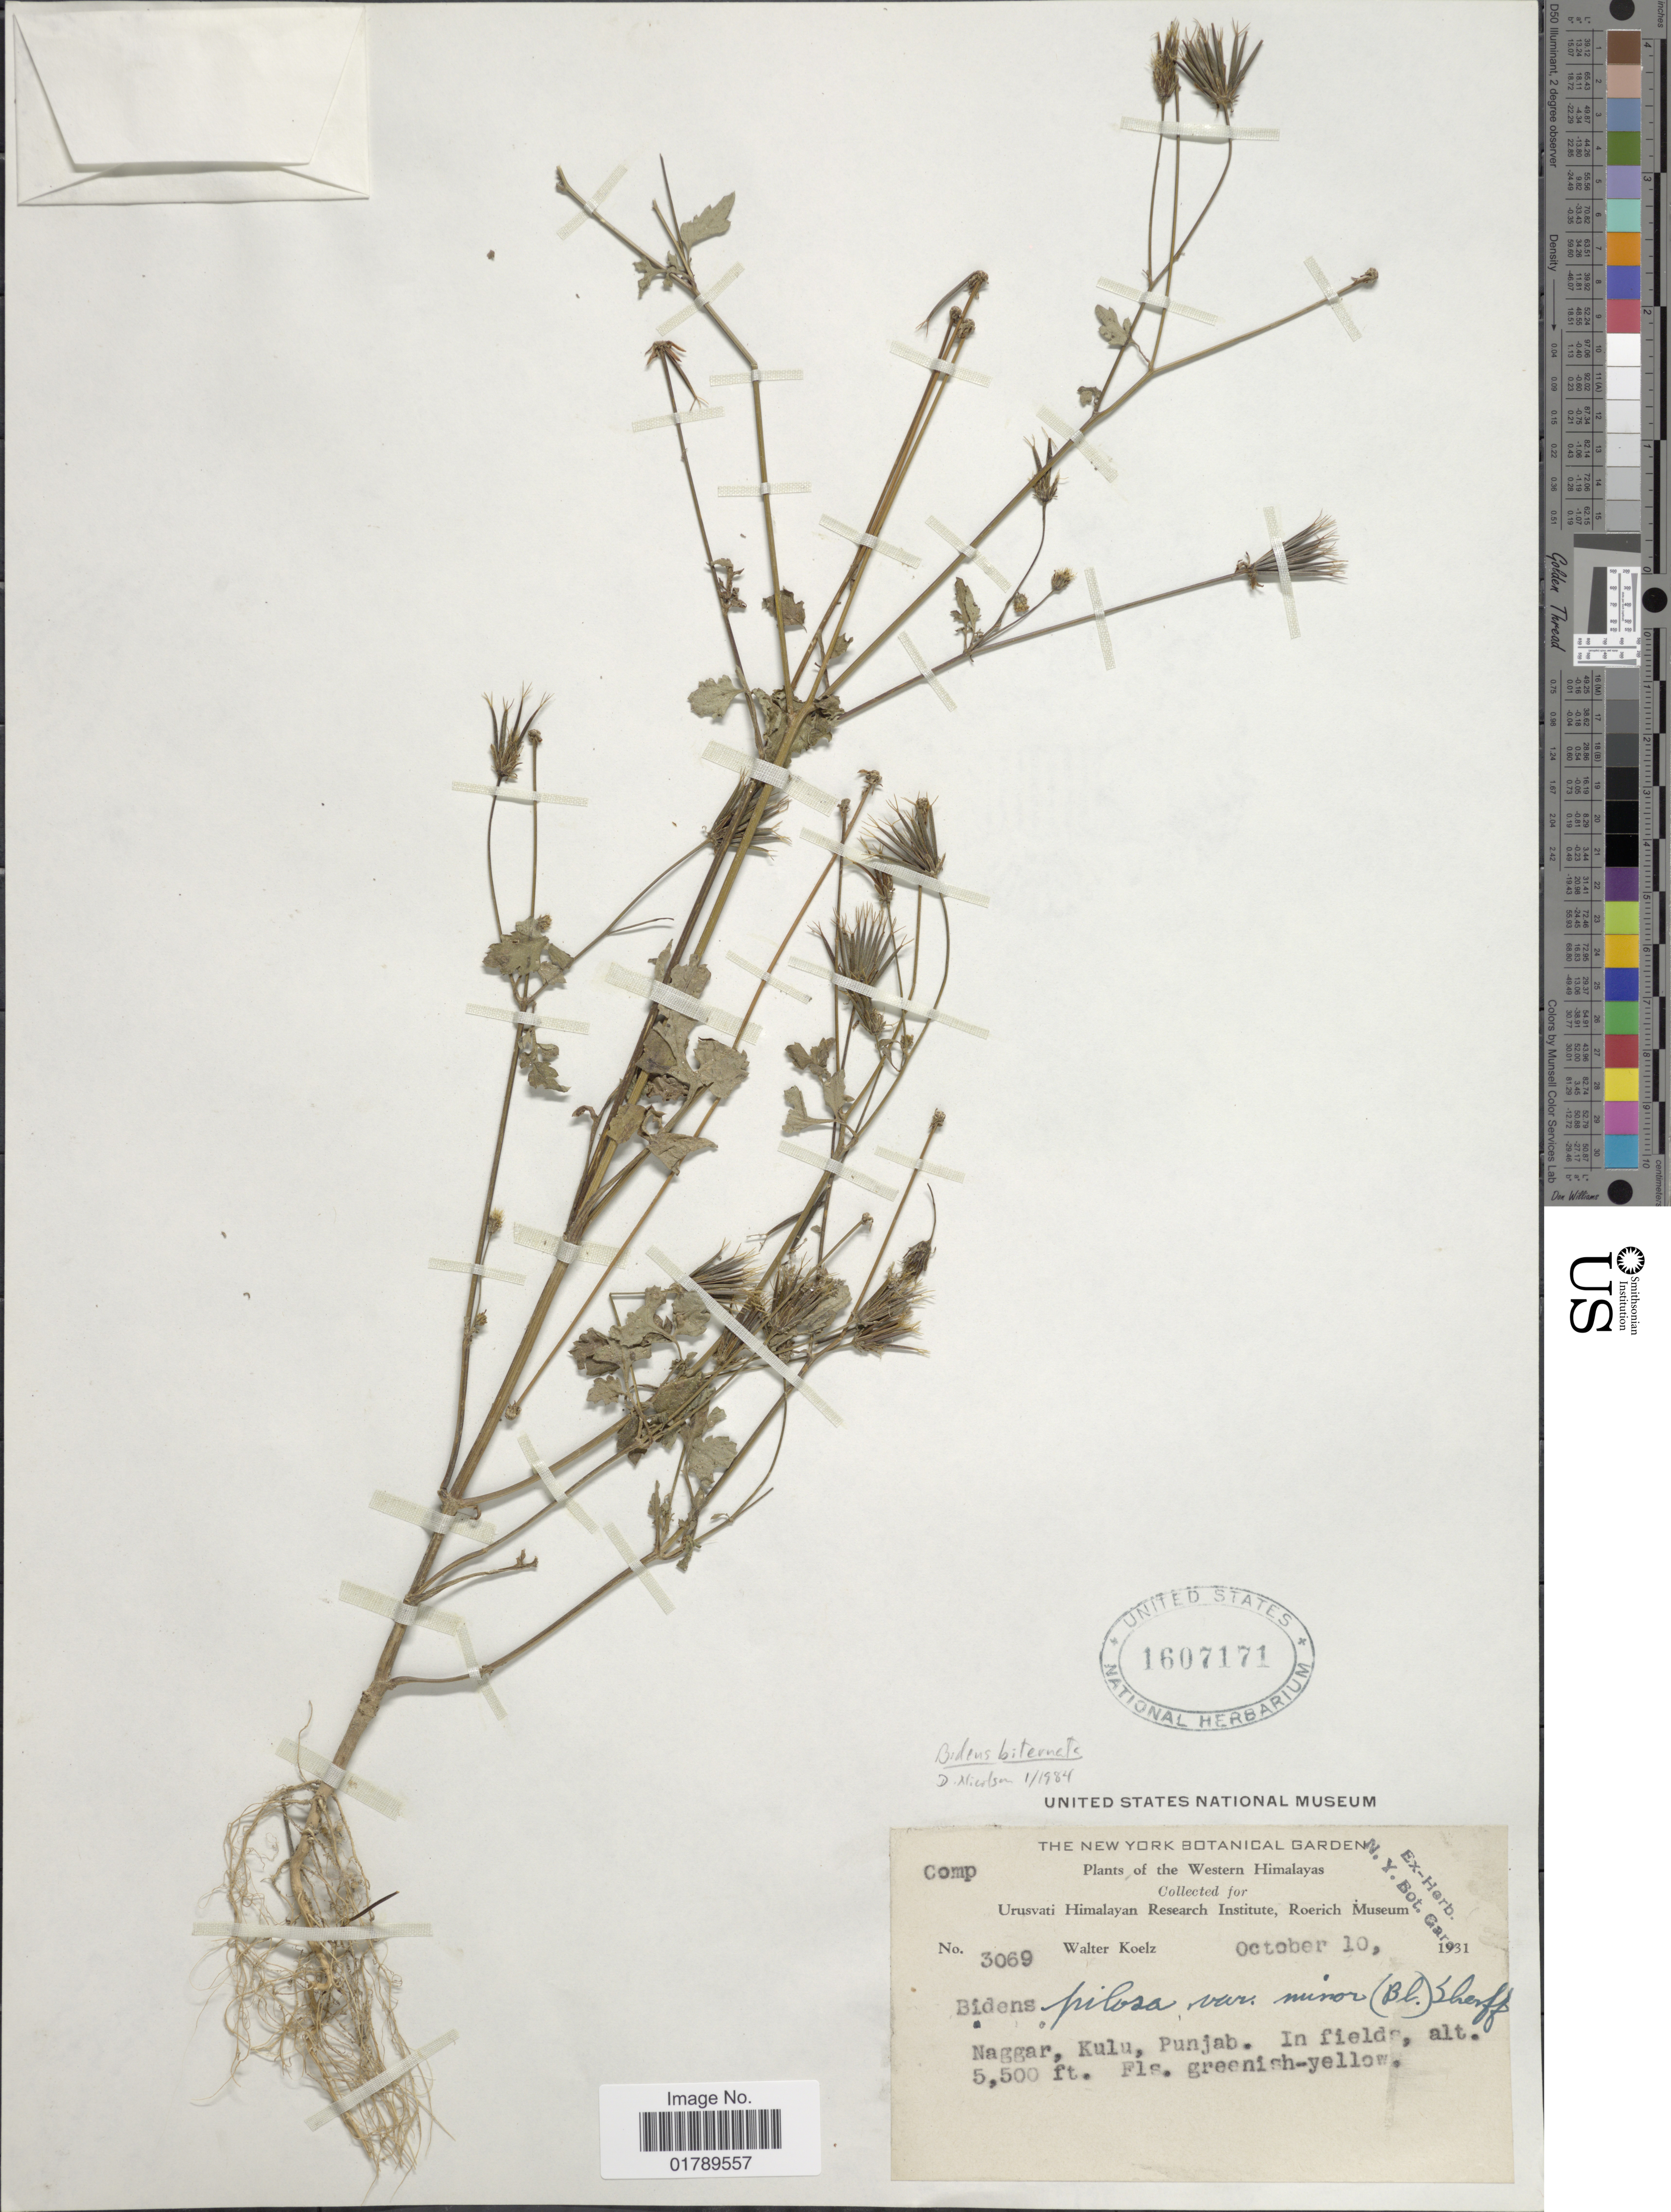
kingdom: Plantae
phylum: Tracheophyta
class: Magnoliopsida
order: Asterales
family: Asteraceae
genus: Bidens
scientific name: Bidens biternata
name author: (Lour.) Merr. & Sherff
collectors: W. N. Koelz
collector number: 3069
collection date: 1931-10-10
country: India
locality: Naggar, Kulu, Punjab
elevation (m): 1676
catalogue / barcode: US 1607171